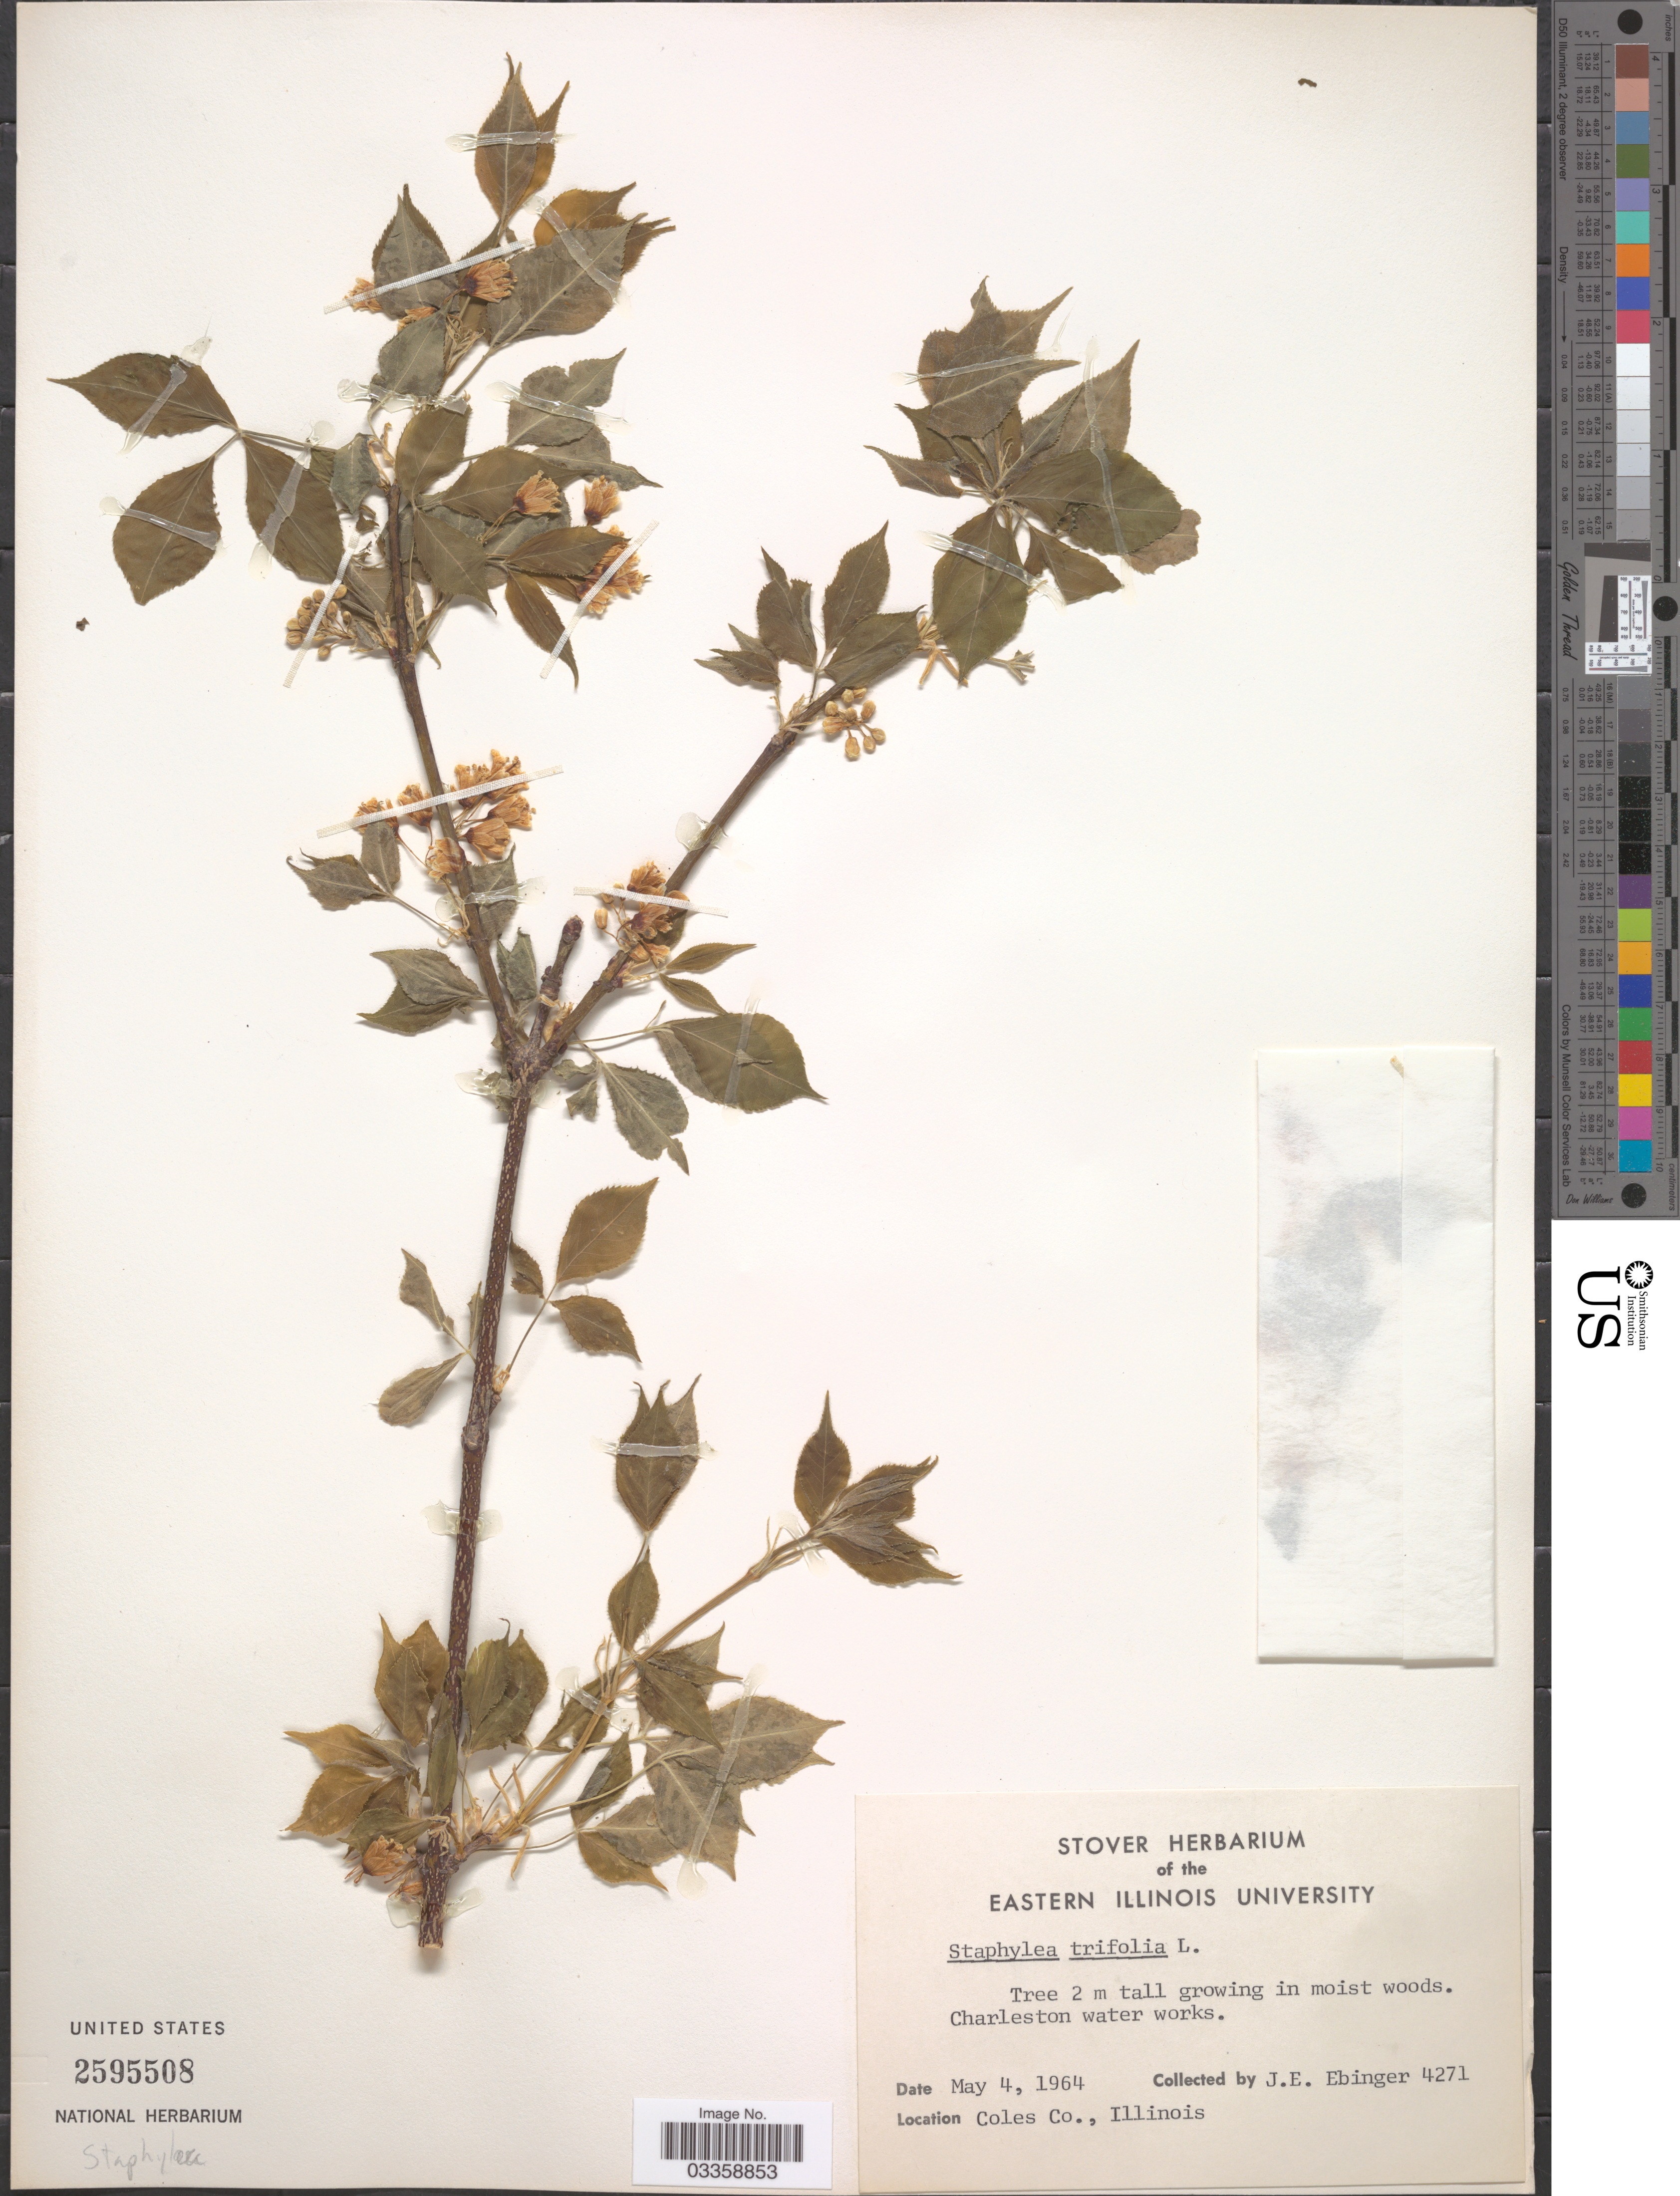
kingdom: Plantae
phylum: Tracheophyta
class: Magnoliopsida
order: Crossosomatales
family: Staphyleaceae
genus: Staphylea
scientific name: Staphylea trifolia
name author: L.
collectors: J. Ebinger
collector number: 4271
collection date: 1964-05-04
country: United States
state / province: Illinois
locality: Charleston water works. Coles Co.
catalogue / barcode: US 2595508